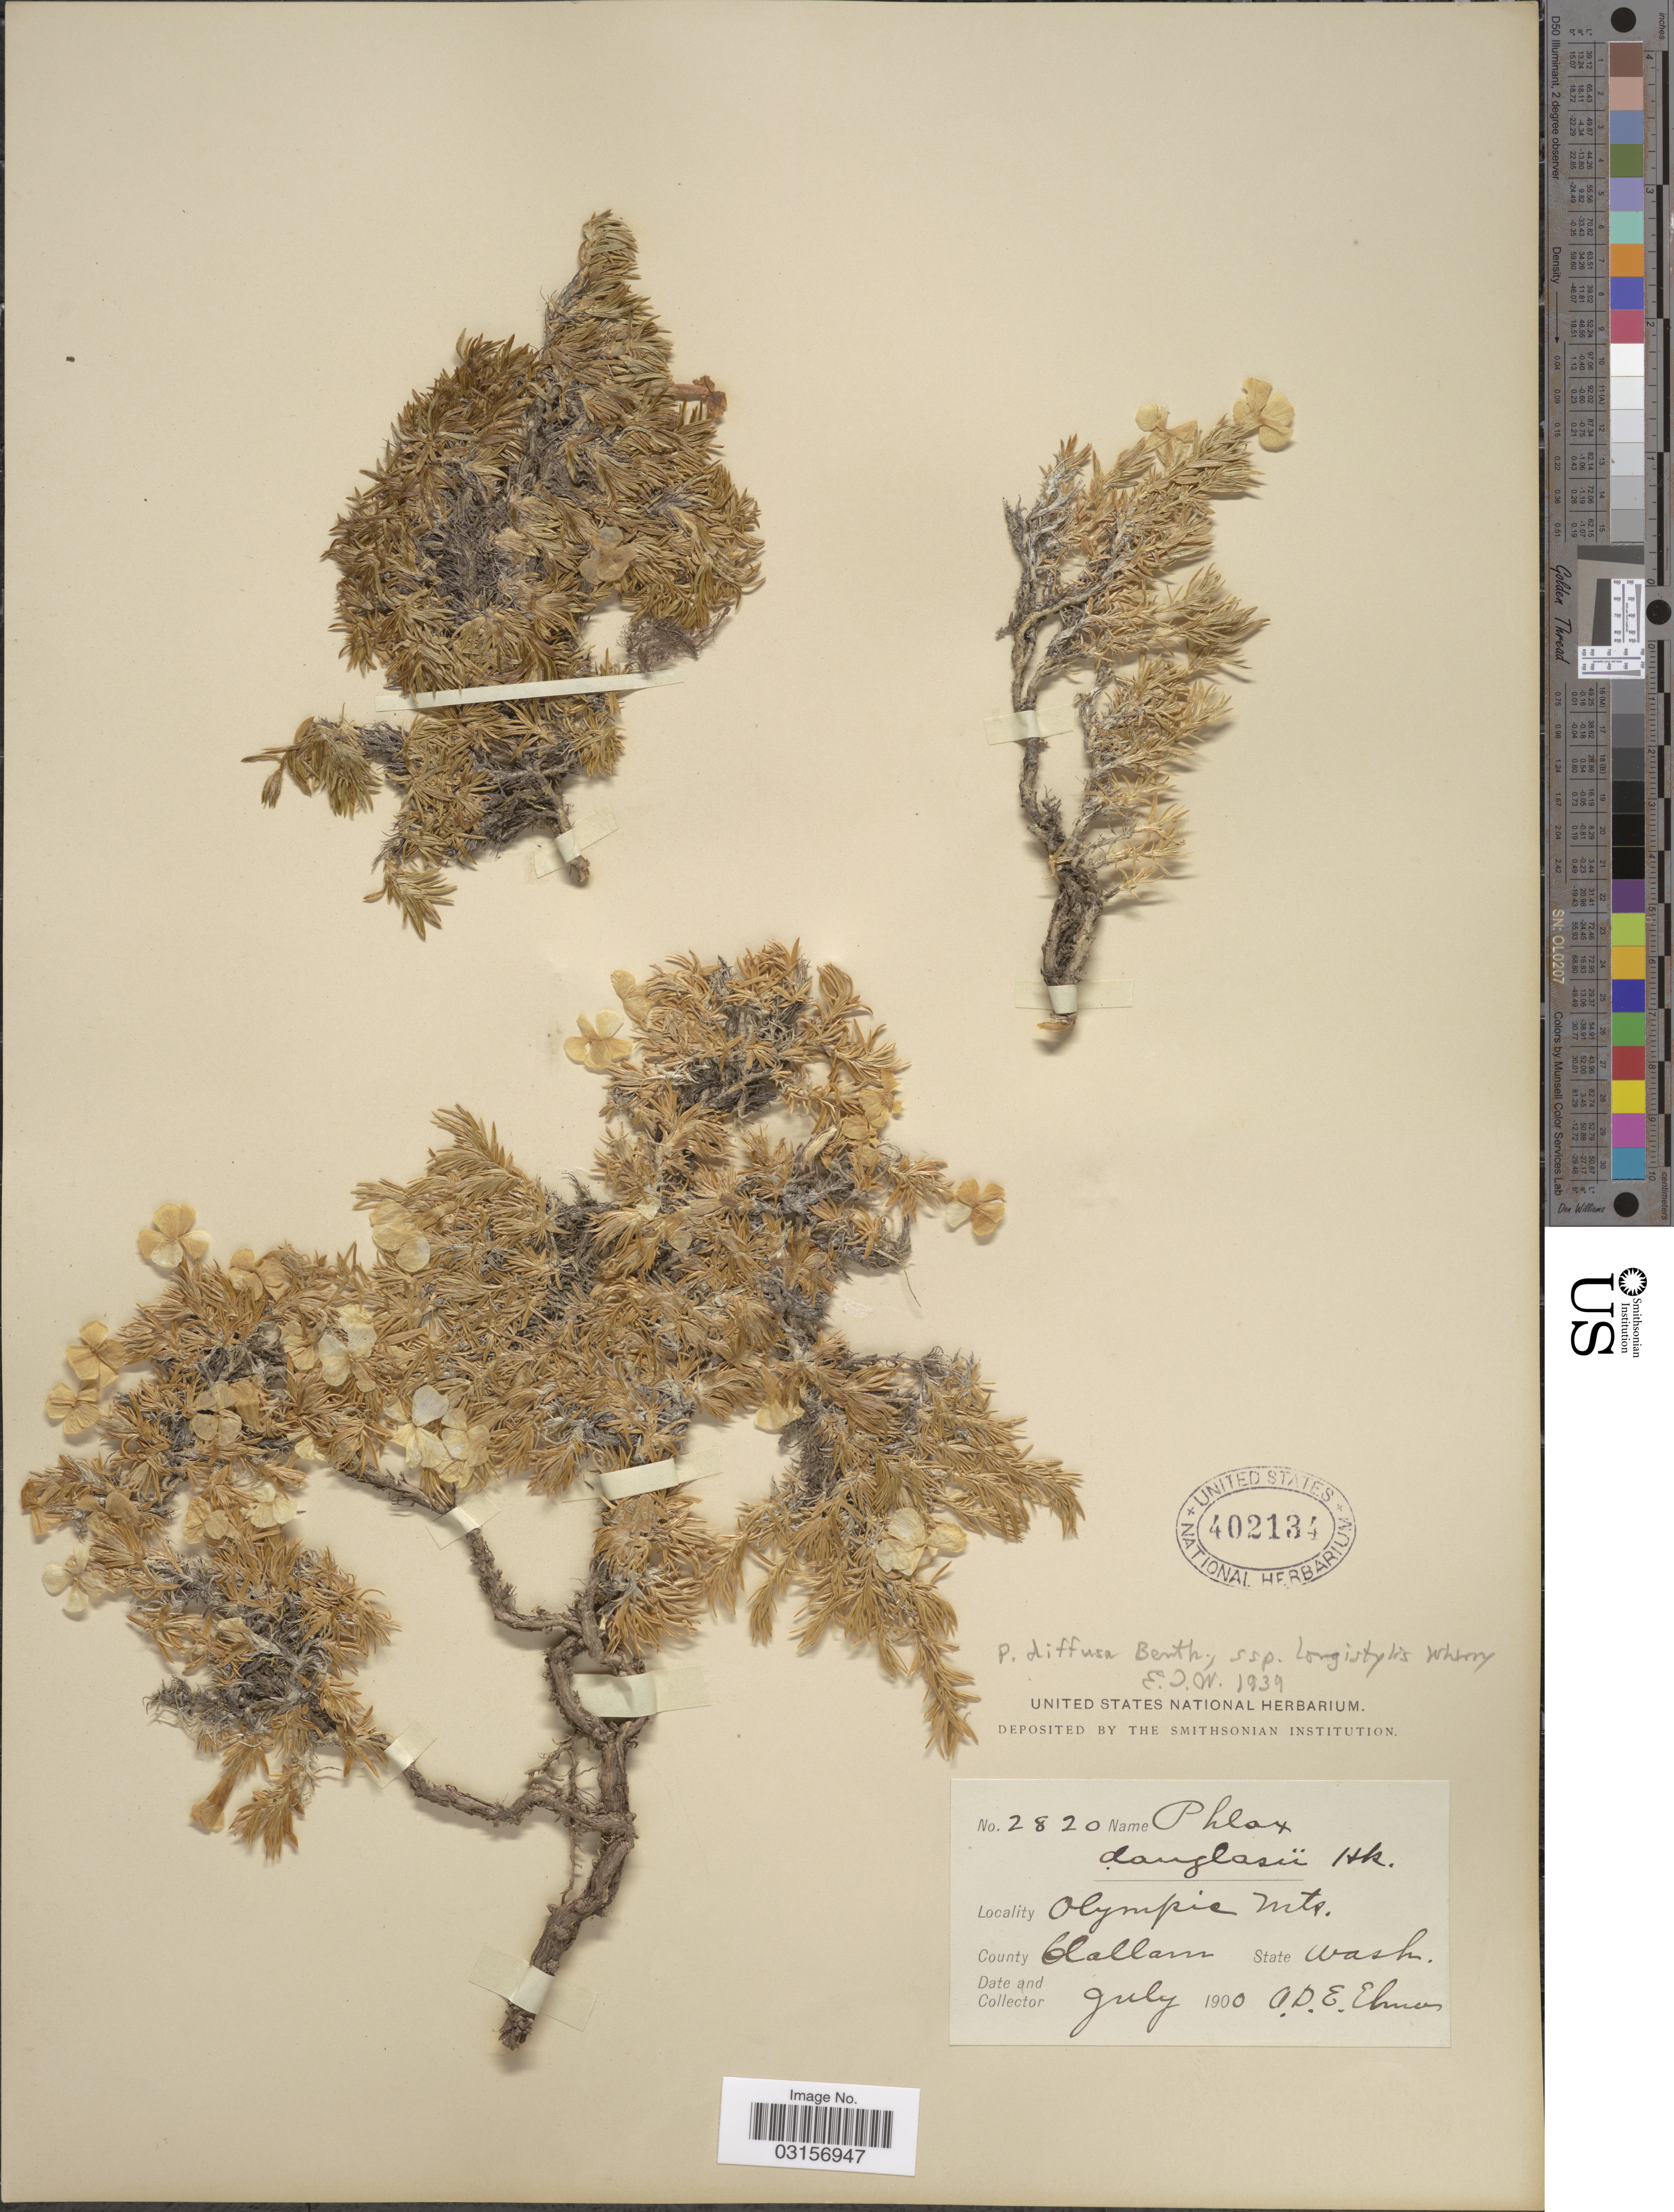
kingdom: Plantae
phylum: Tracheophyta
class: Magnoliopsida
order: Ericales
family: Polemoniaceae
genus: Phlox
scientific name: Phlox diffusa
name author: Benth.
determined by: Mayfield, M. H.; Ferguson, C. J.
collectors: A. D. E. Elmer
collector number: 2820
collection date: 1900-07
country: United States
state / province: Washington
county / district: Clallam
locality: Olympic Mts., County Clallam.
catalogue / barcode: US 402134